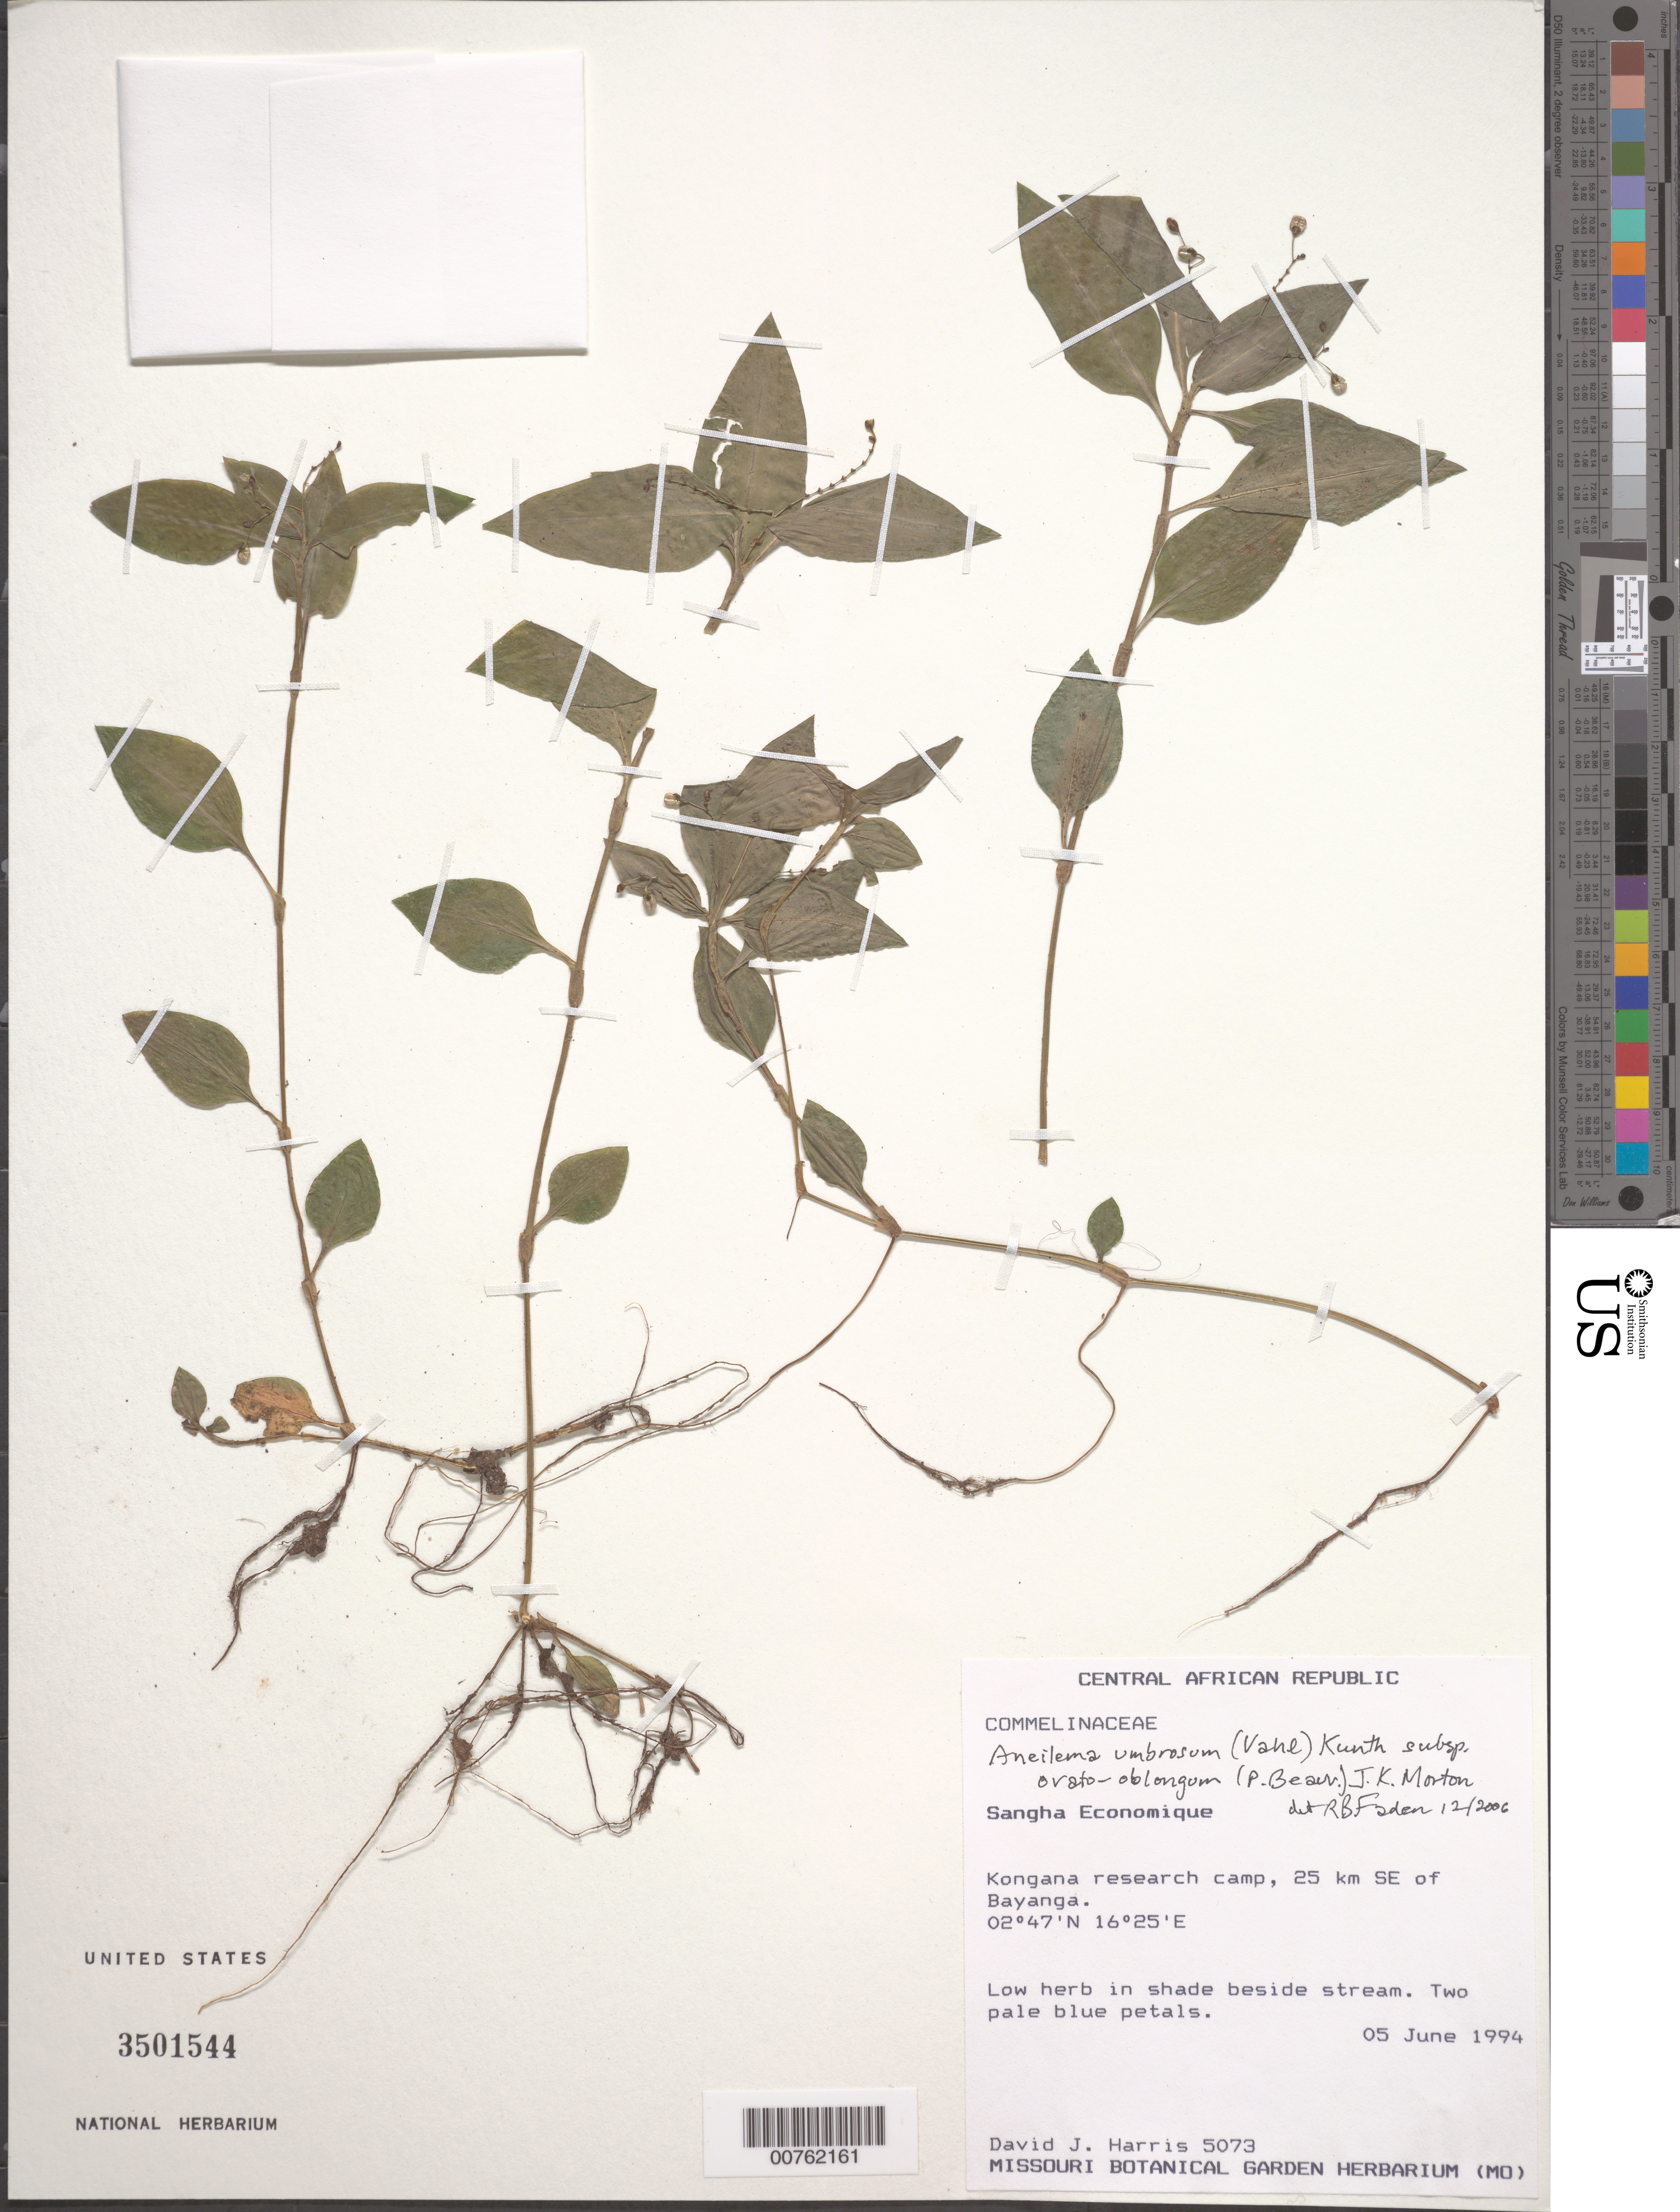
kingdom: Plantae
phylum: Tracheophyta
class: Liliopsida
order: Commelinales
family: Commelinaceae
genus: Aneilema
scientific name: Aneilema umbrosum subsp. ovato-oblongum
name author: (P. Beauv.) J.K. Morton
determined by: Faden, Robert B., (US), Smithsonian Institution - National Museum of Natural History (UNITED STATES)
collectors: D. J. Harris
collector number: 5073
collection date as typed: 05 Jun 1994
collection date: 1994-06-05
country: Central African Republic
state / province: Sangha-Mbaere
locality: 25 km SE of Bayanga. Kongana research camp,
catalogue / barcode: US 3501544